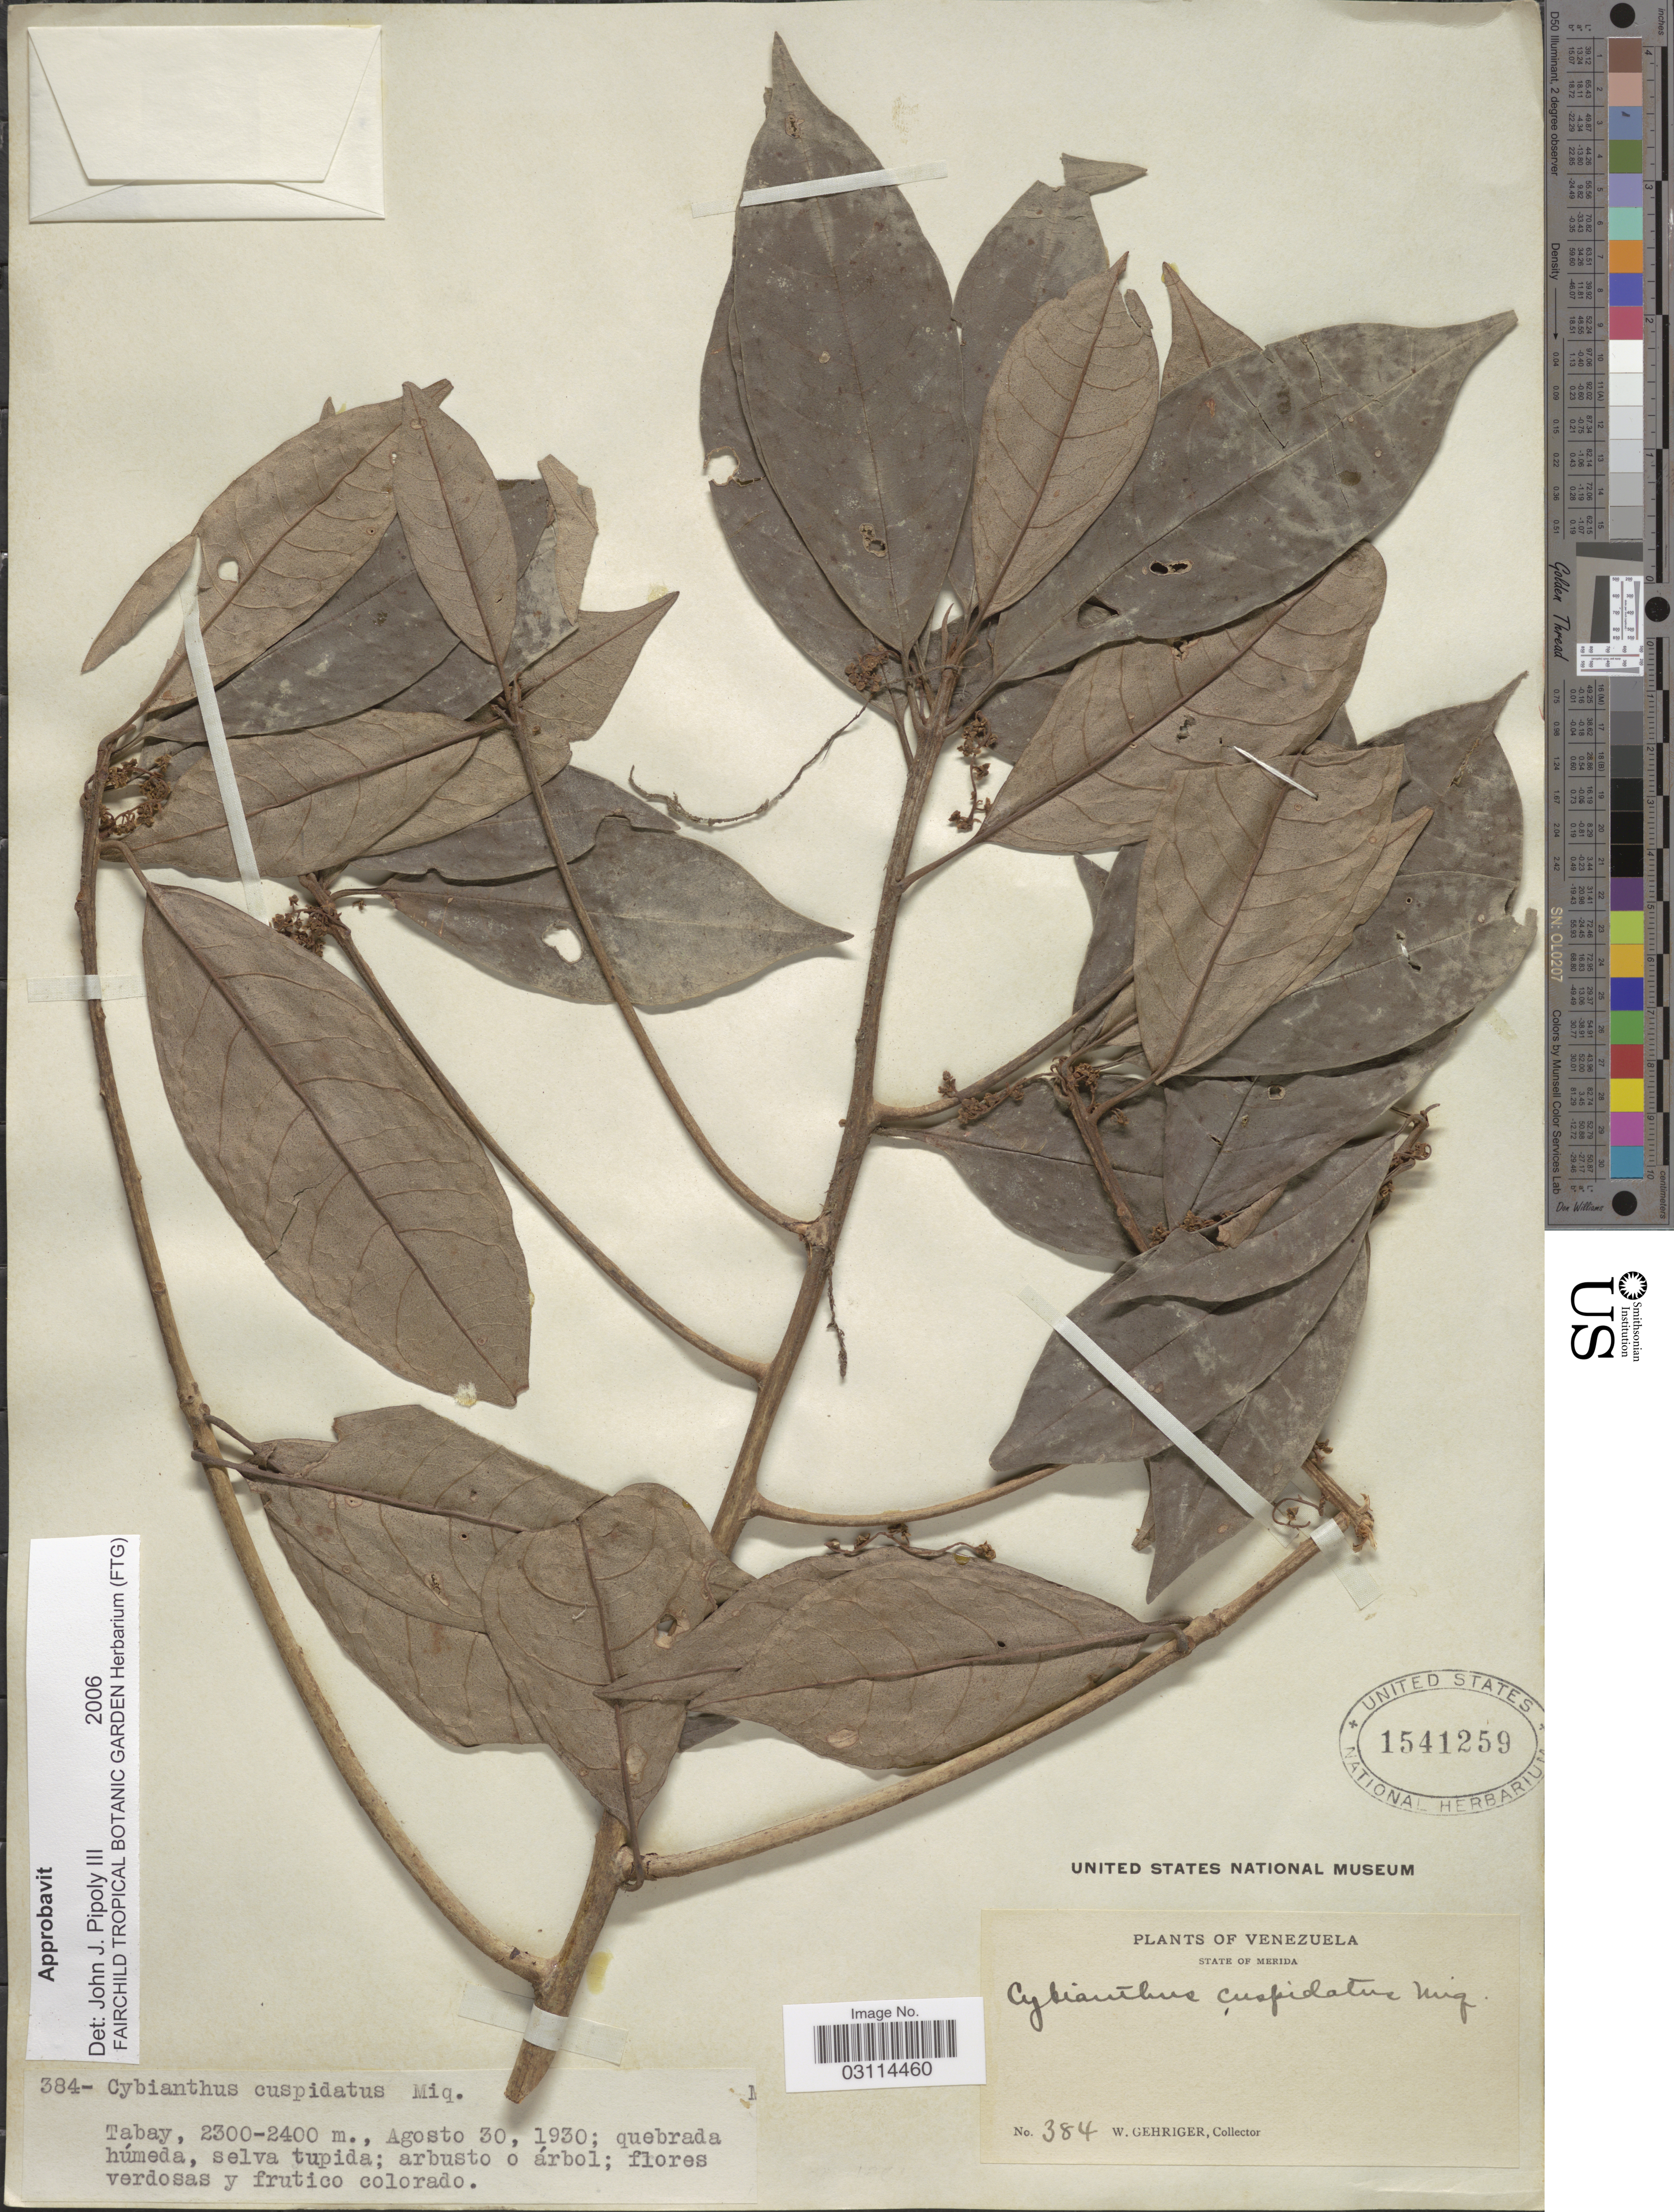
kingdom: Plantae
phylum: Tracheophyta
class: Magnoliopsida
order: Ericales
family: Primulaceae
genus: Cybianthus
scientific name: Cybianthus cuspidatus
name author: Miq.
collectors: W. Gehriger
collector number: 384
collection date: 1930-08-30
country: Venezuela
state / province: Mérida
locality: Tabay.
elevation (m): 2300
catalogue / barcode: US 1541259